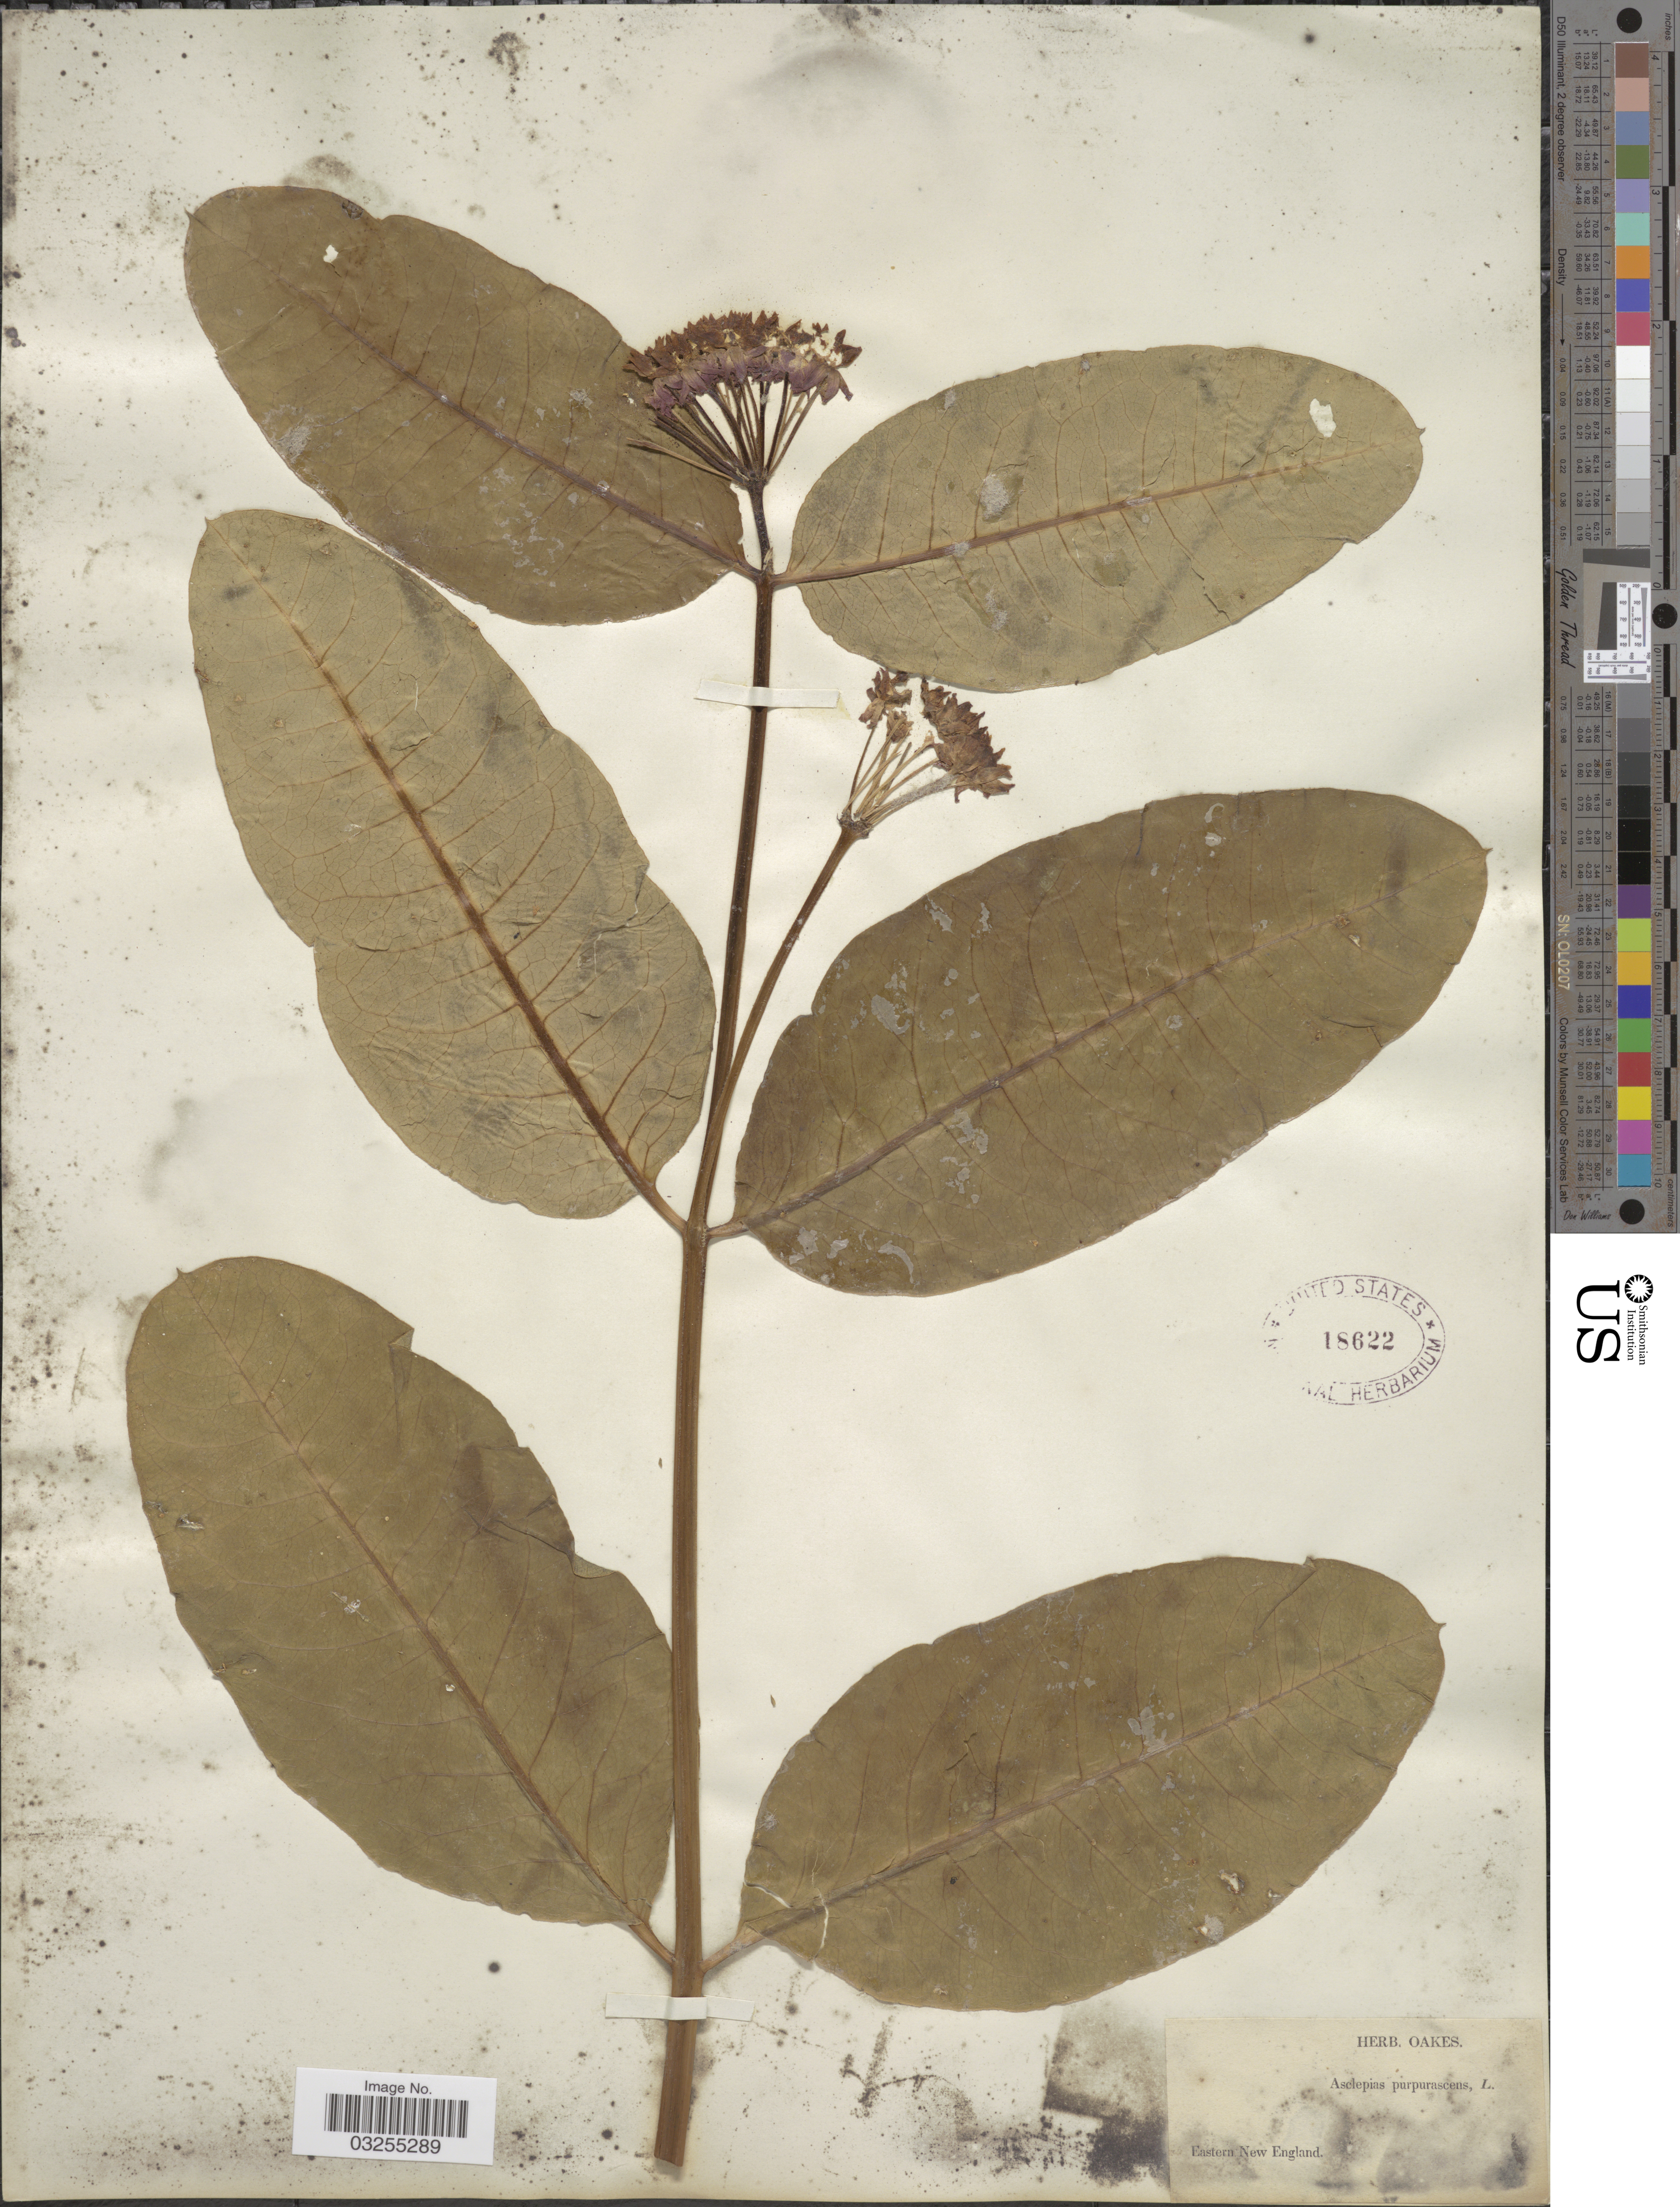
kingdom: Plantae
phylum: Tracheophyta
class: Magnoliopsida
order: Gentianales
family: Apocynaceae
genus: Asclepias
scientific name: Asclepias purpurascens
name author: L.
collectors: ex herb. Oakes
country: United Kingdom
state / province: England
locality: Eastern New England.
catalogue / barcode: US 18622